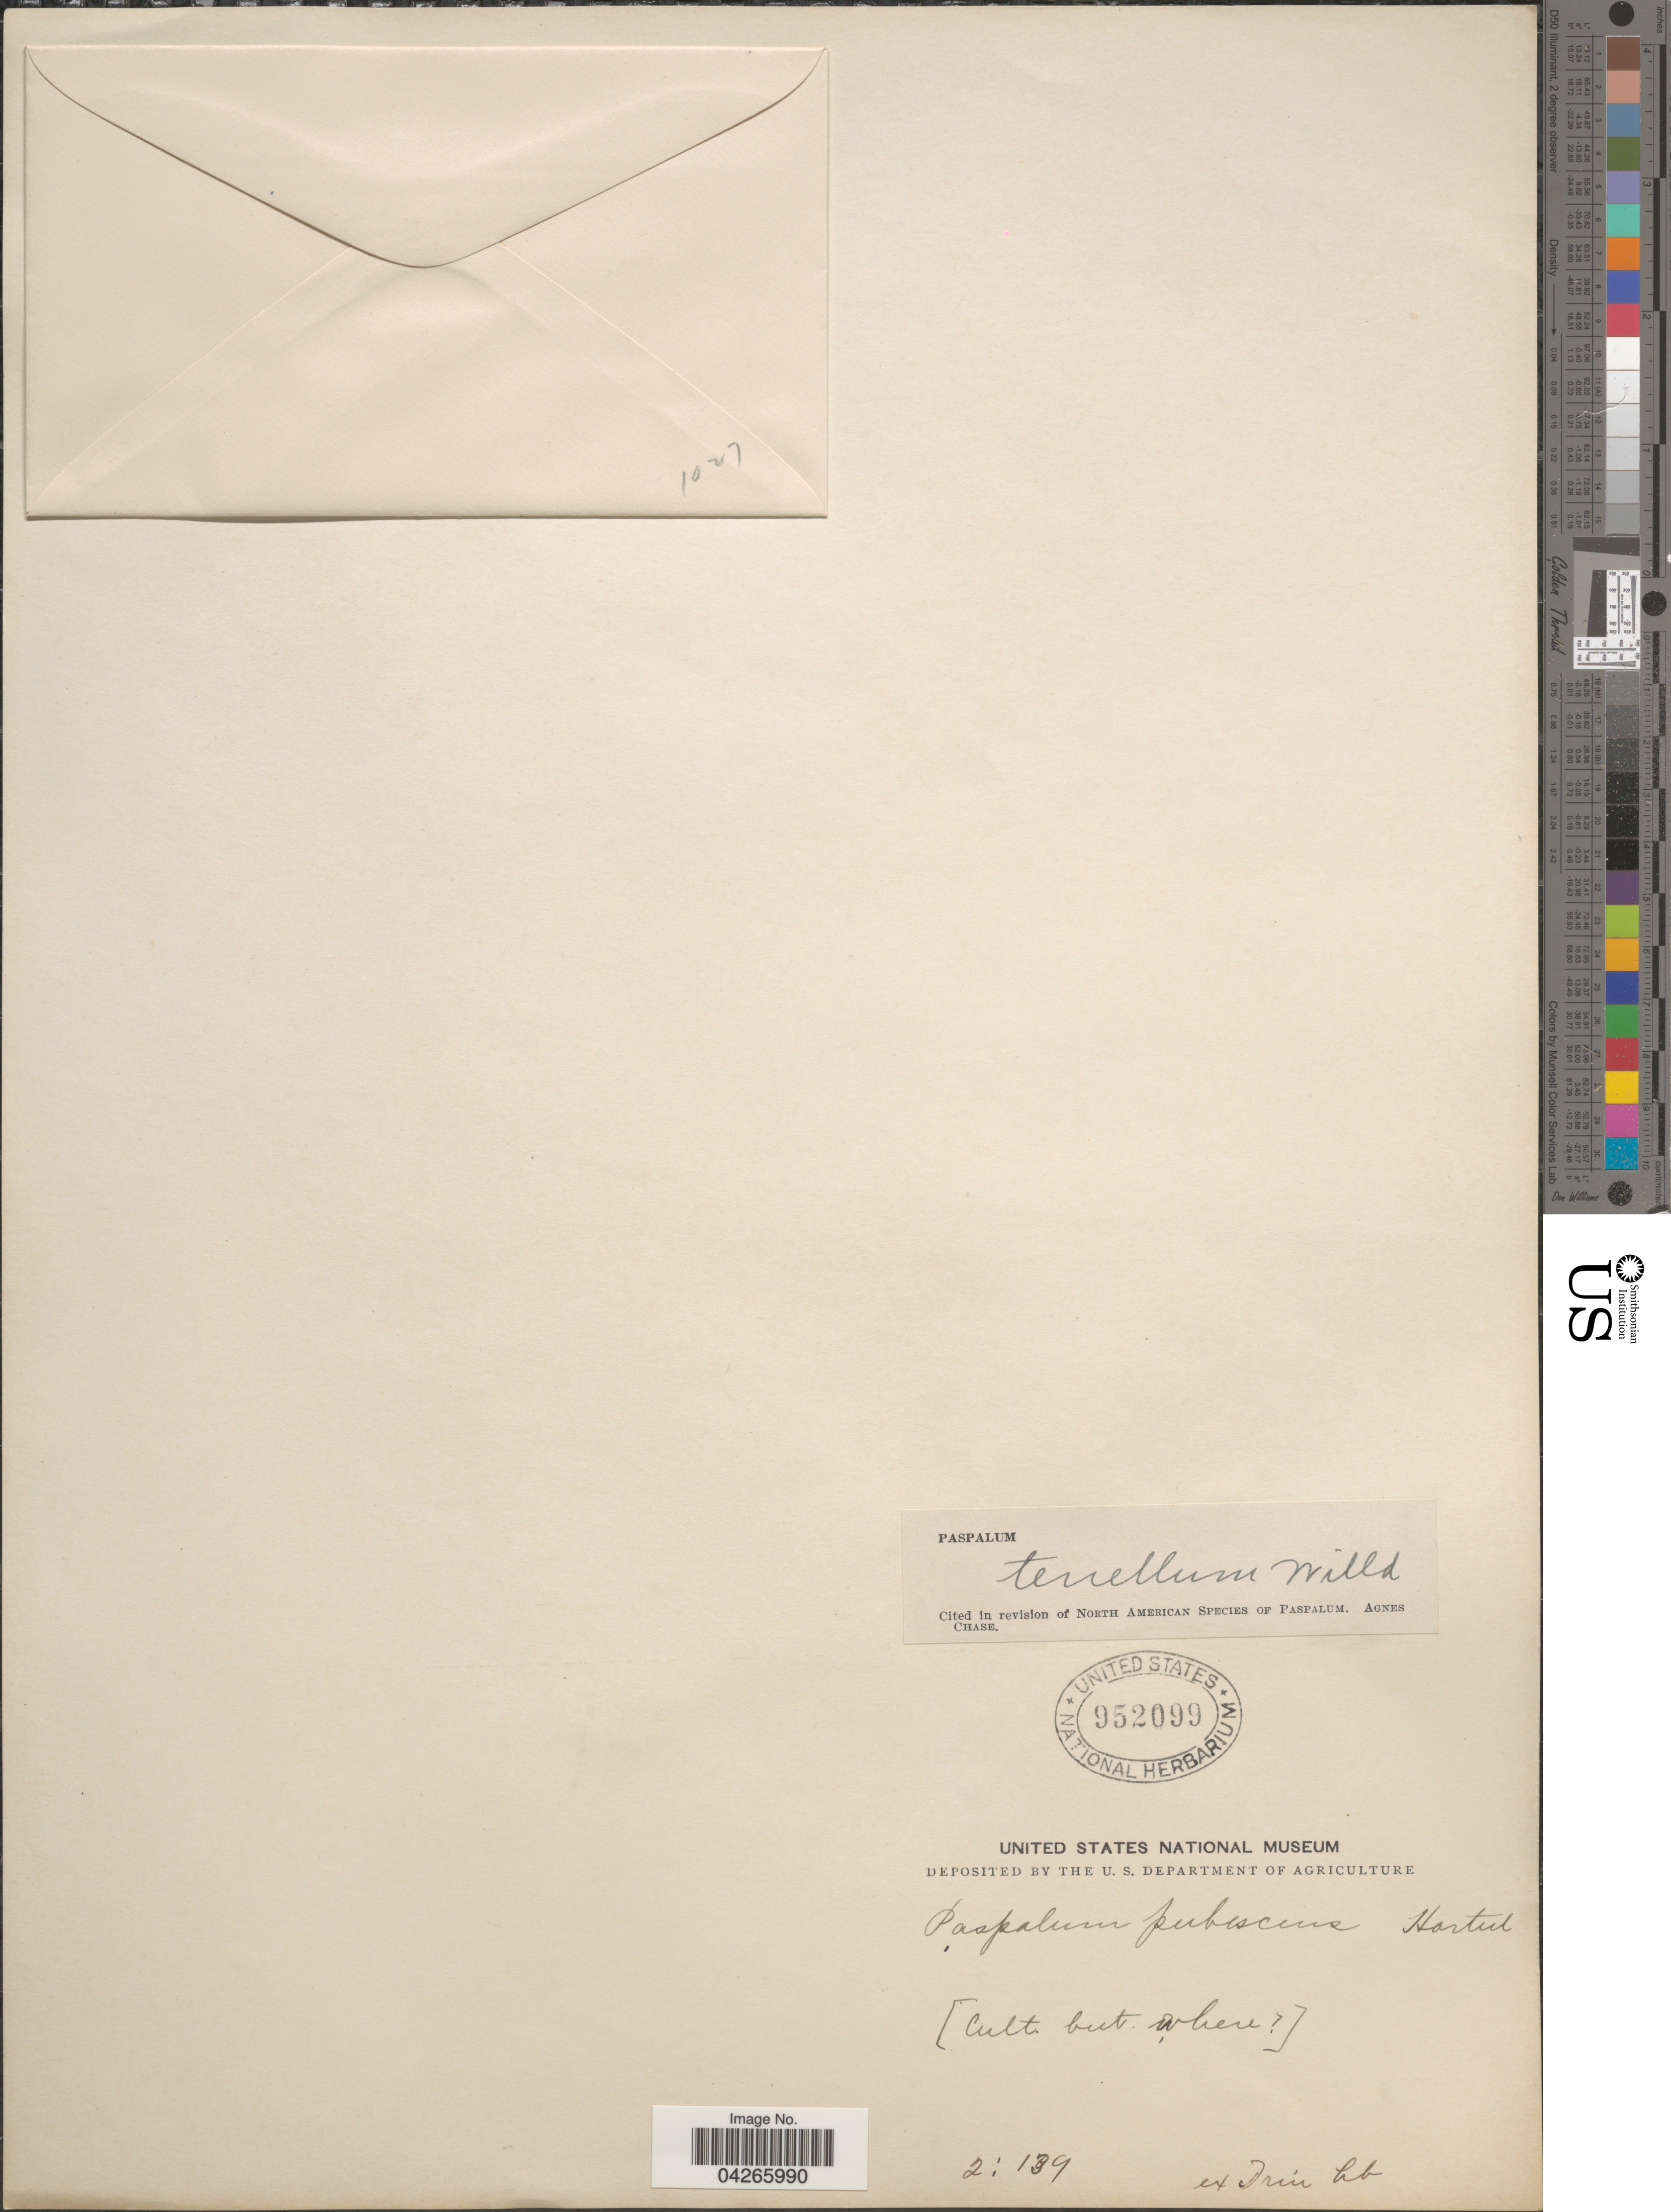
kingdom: Plantae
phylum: Tracheophyta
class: Liliopsida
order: Poales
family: Poaceae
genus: Paspalum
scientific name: Paspalum tenellum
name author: Willd.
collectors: ex herb. Trinius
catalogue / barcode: US 952099